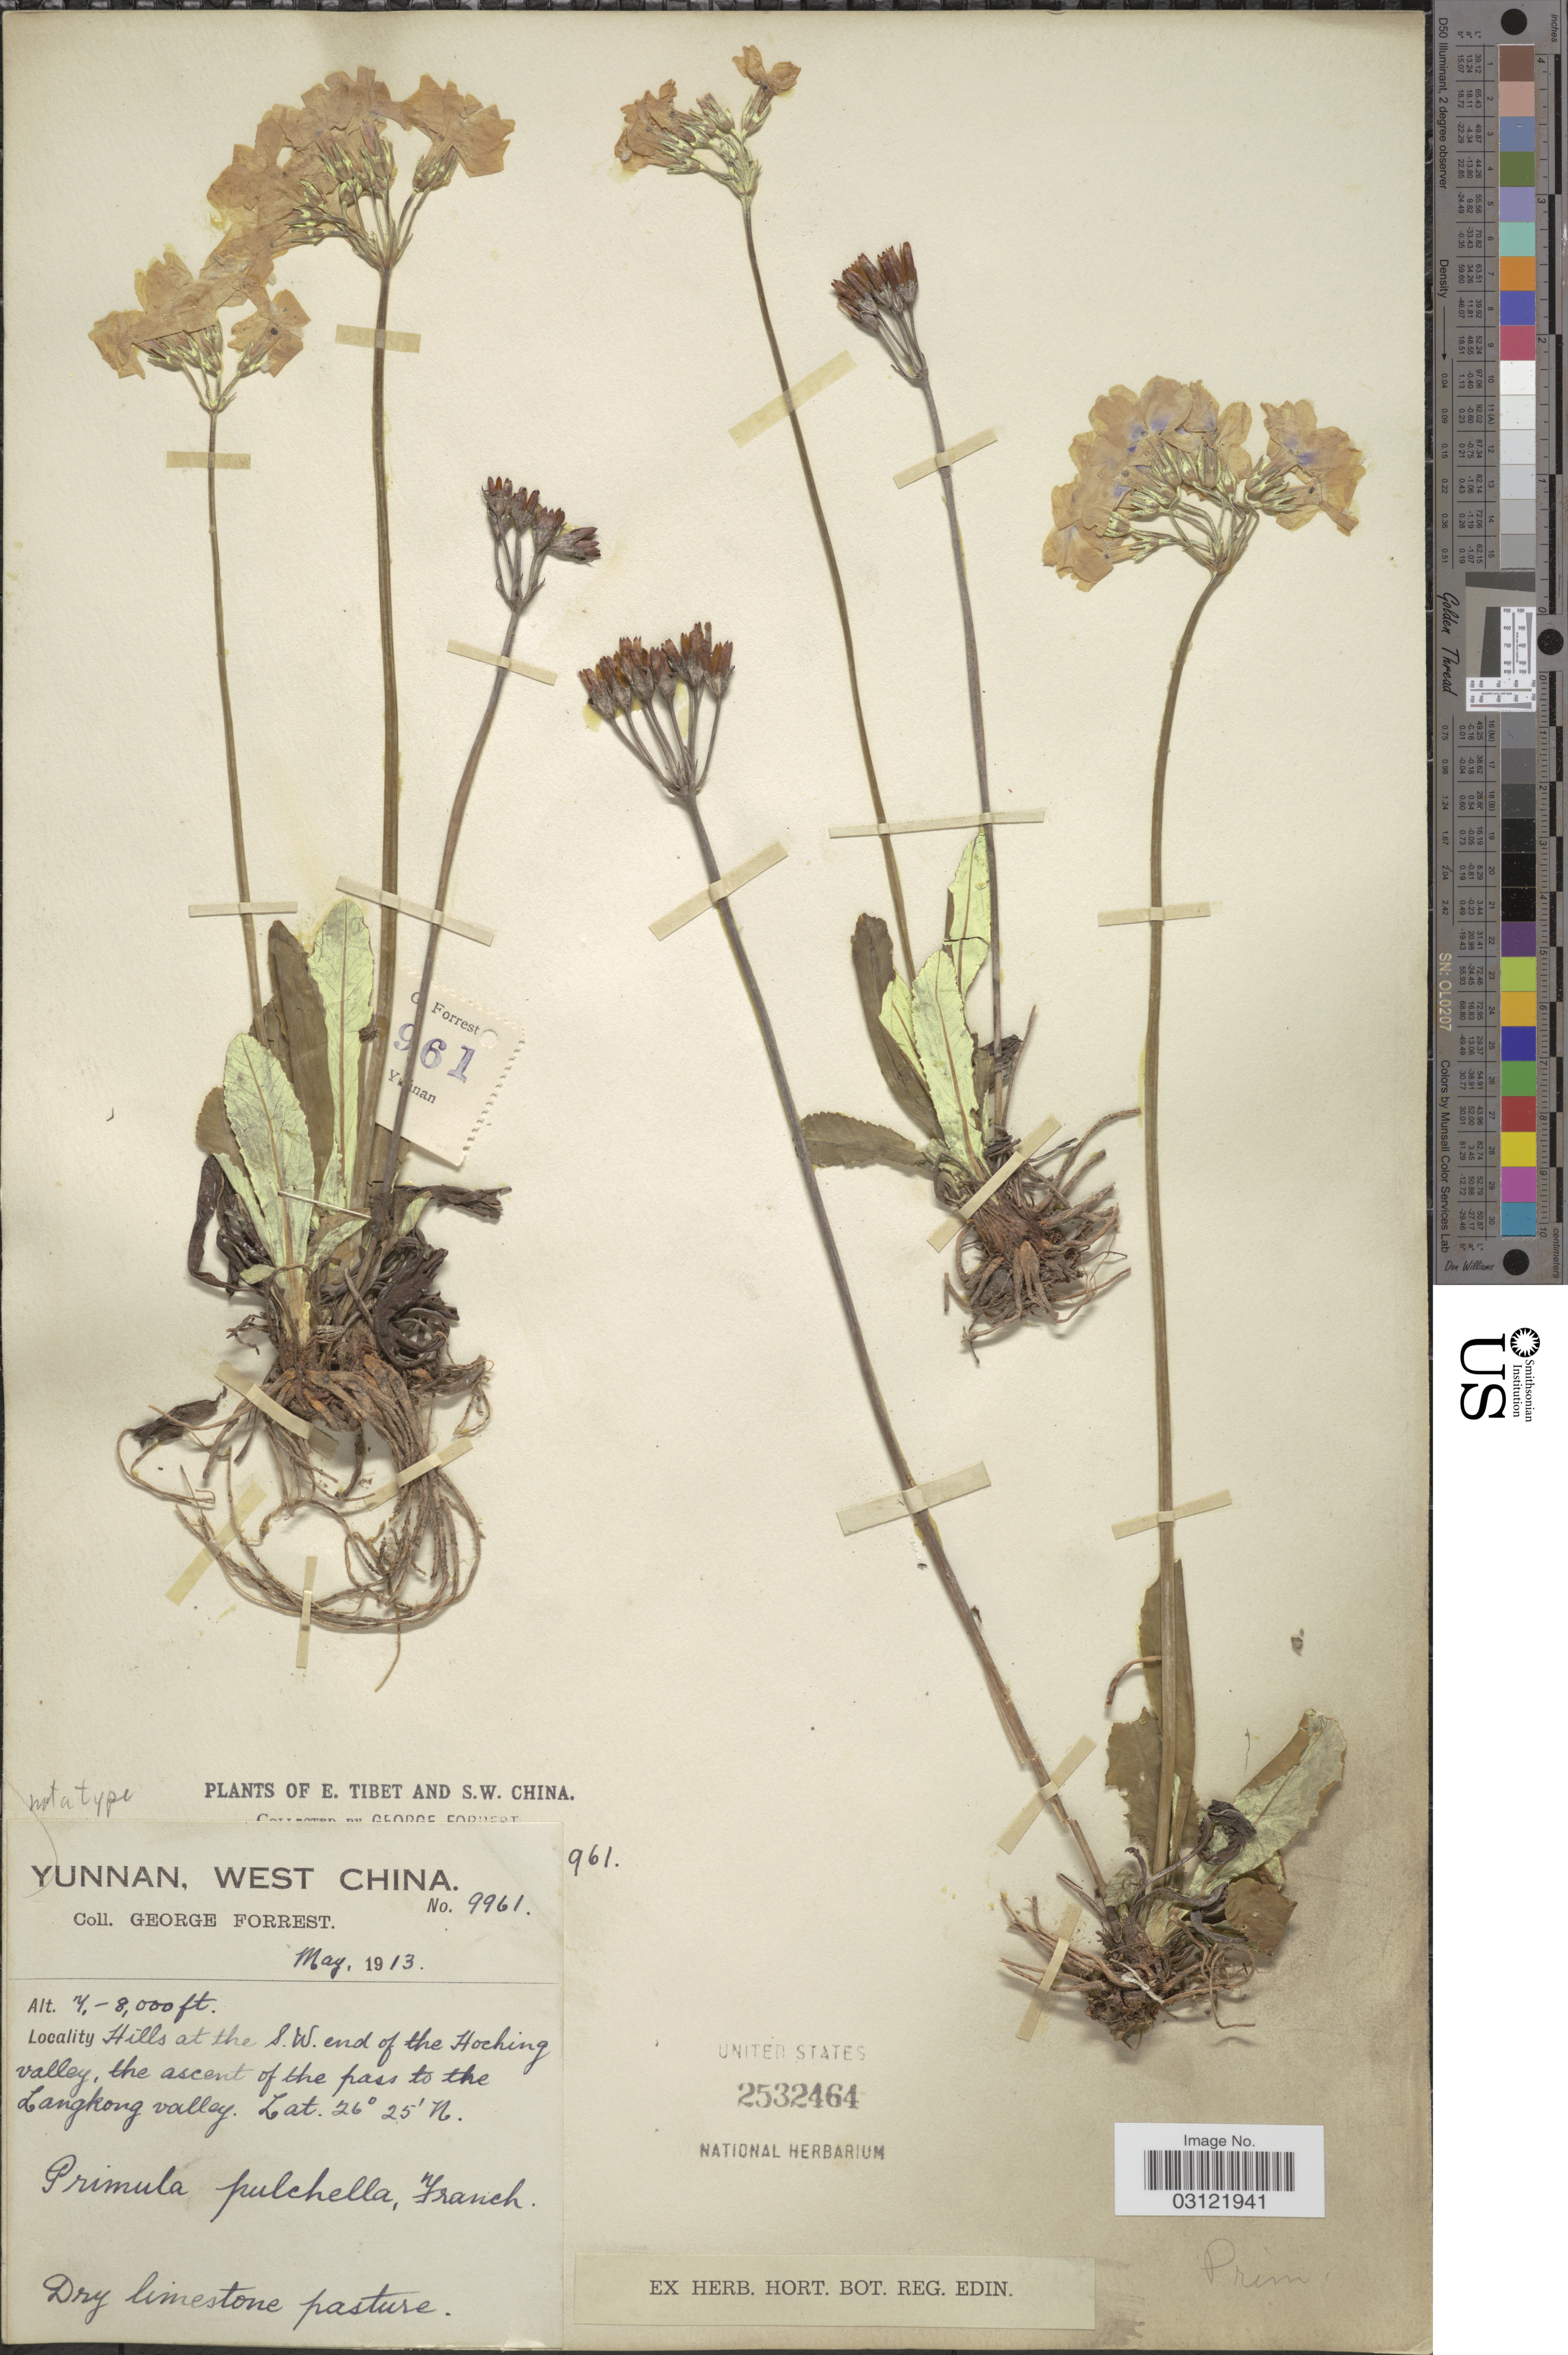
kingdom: Plantae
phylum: Tracheophyta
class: Magnoliopsida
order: Ericales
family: Primulaceae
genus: Primula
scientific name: Primula pulchella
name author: Franch.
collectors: G. Forrest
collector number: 9961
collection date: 1913-05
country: China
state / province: Yunnan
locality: West China. Hills at the S.W. end of the Hoching valley, the ascent of the pass to the Langkong valley.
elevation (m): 2134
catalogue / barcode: US 2532464